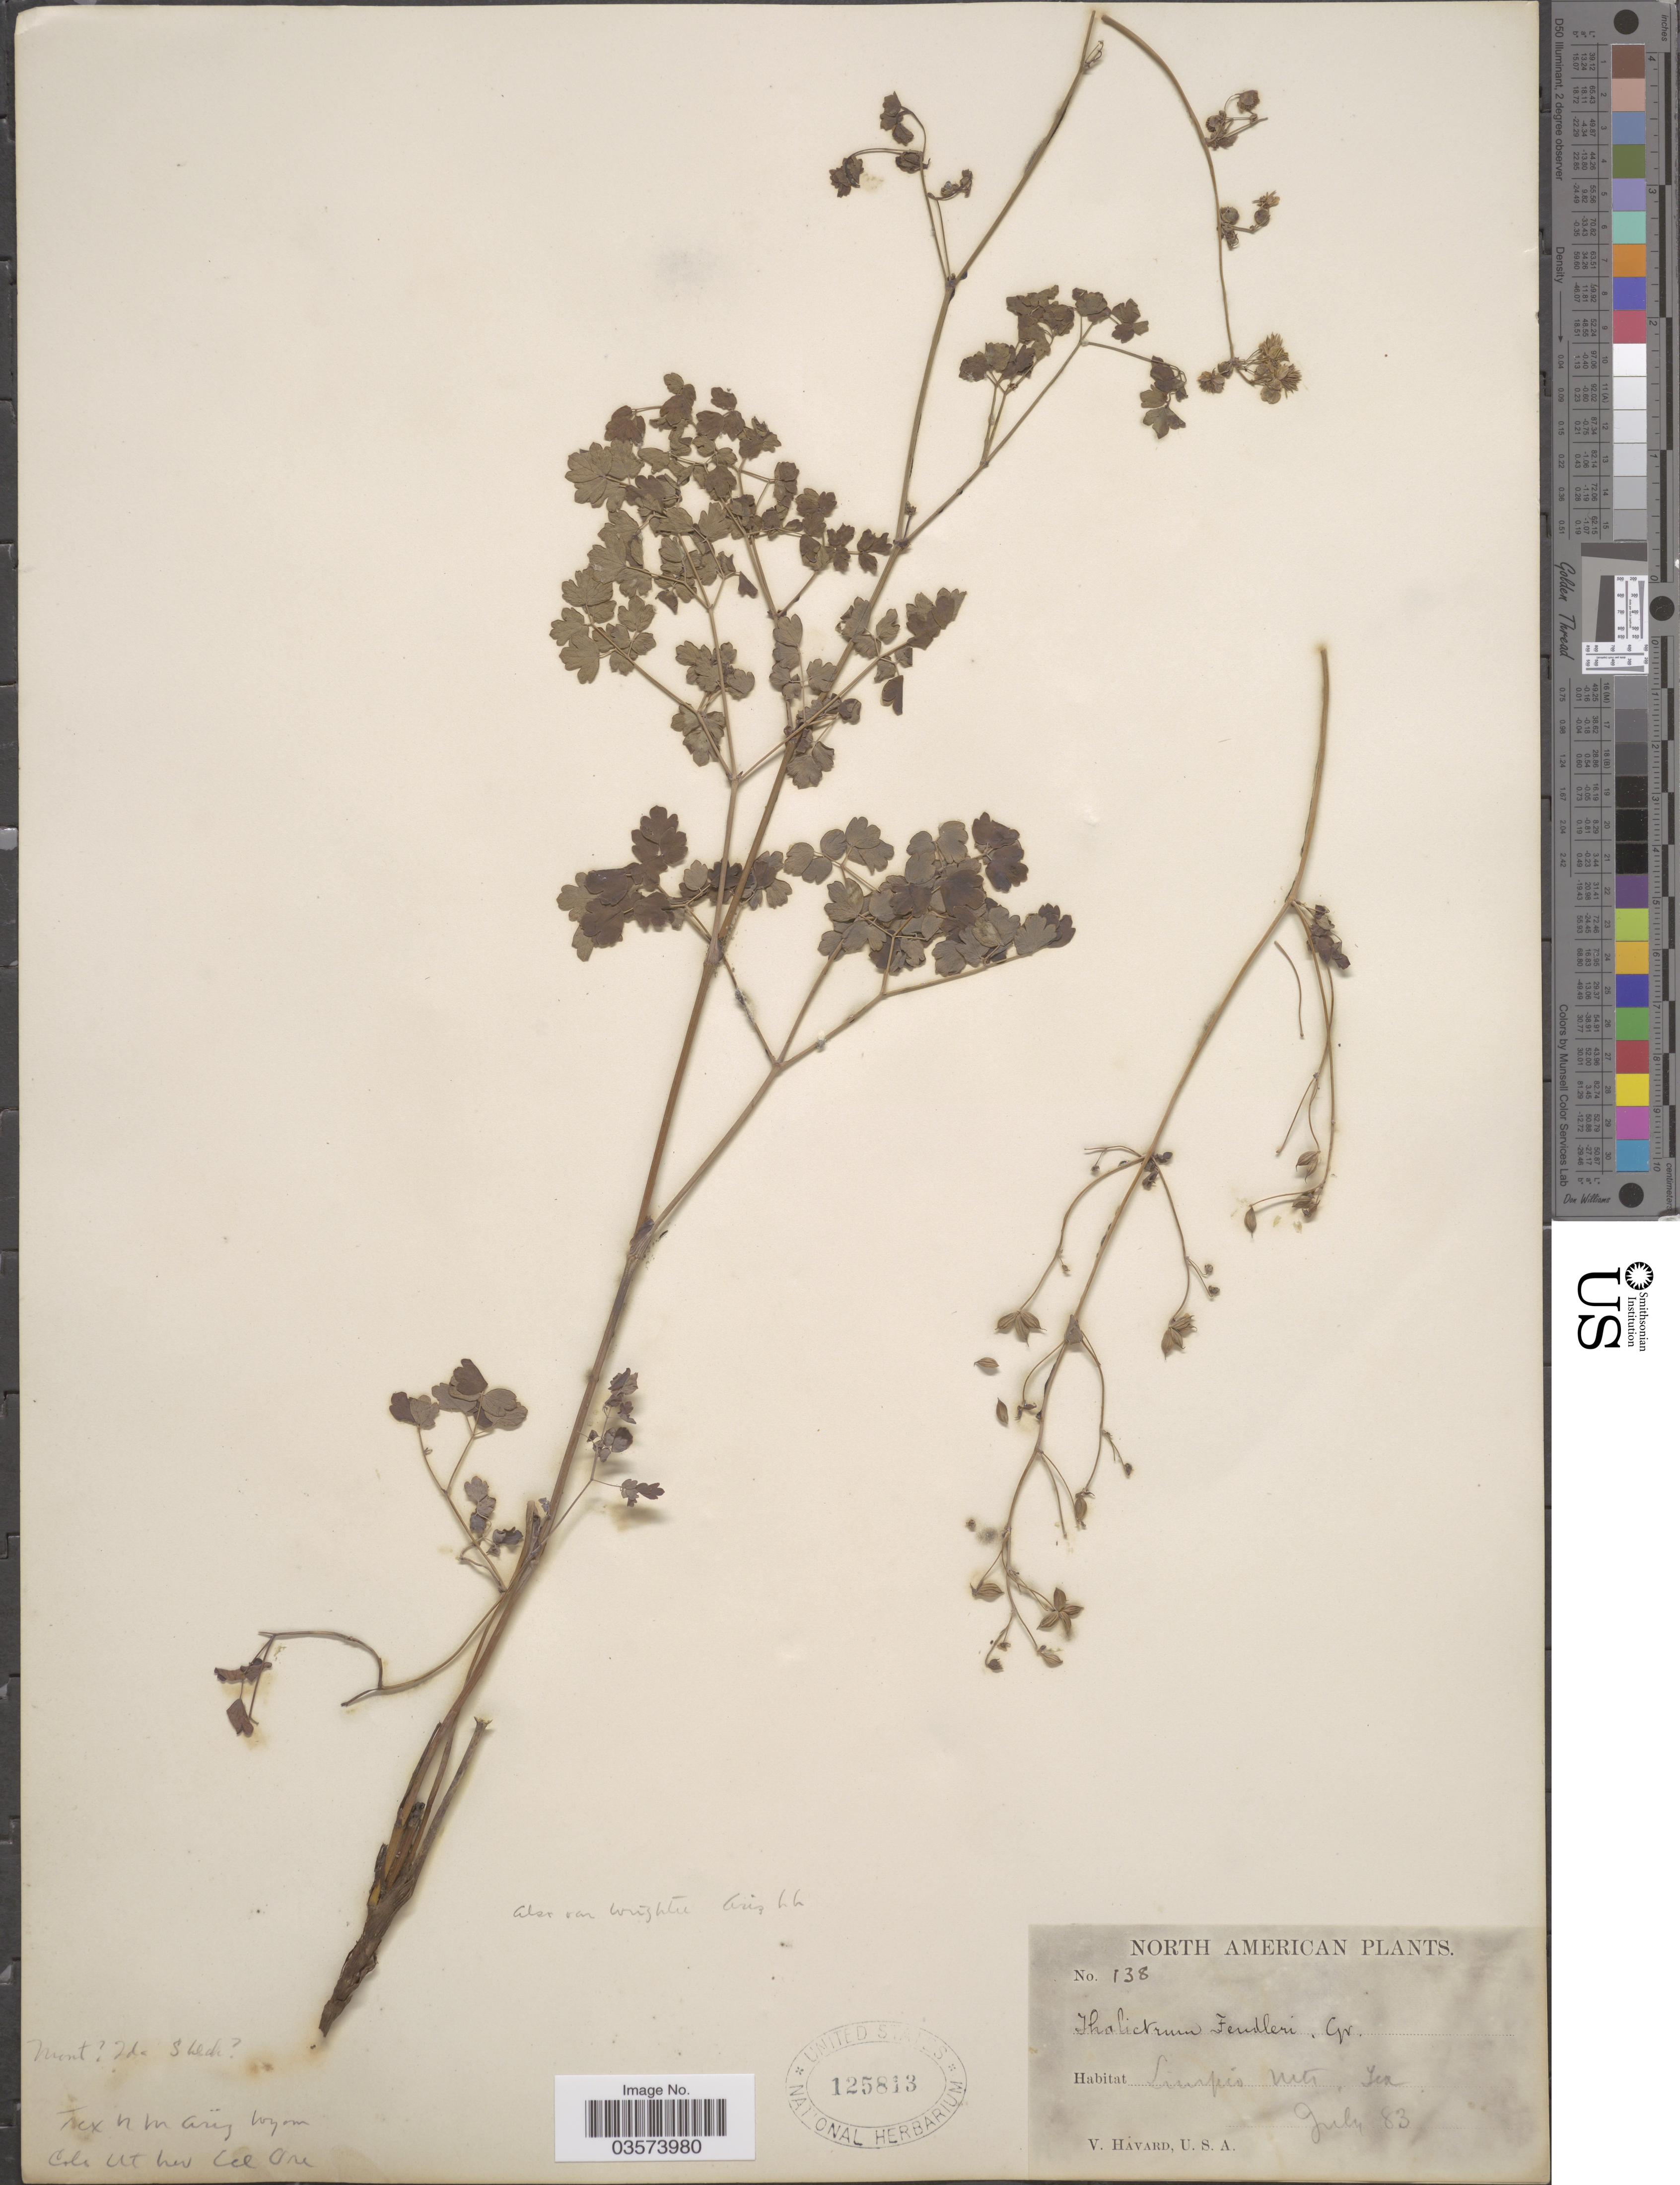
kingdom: Plantae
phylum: Tracheophyta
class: Magnoliopsida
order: Ranunculales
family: Ranunculaceae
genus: Thalictrum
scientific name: Thalictrum fendleri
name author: Engelm. ex A. Gray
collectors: V. Havard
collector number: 138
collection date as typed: Transcribed d/m/y: /7/83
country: United States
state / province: Texas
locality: Limpio Mts.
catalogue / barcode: US 125813